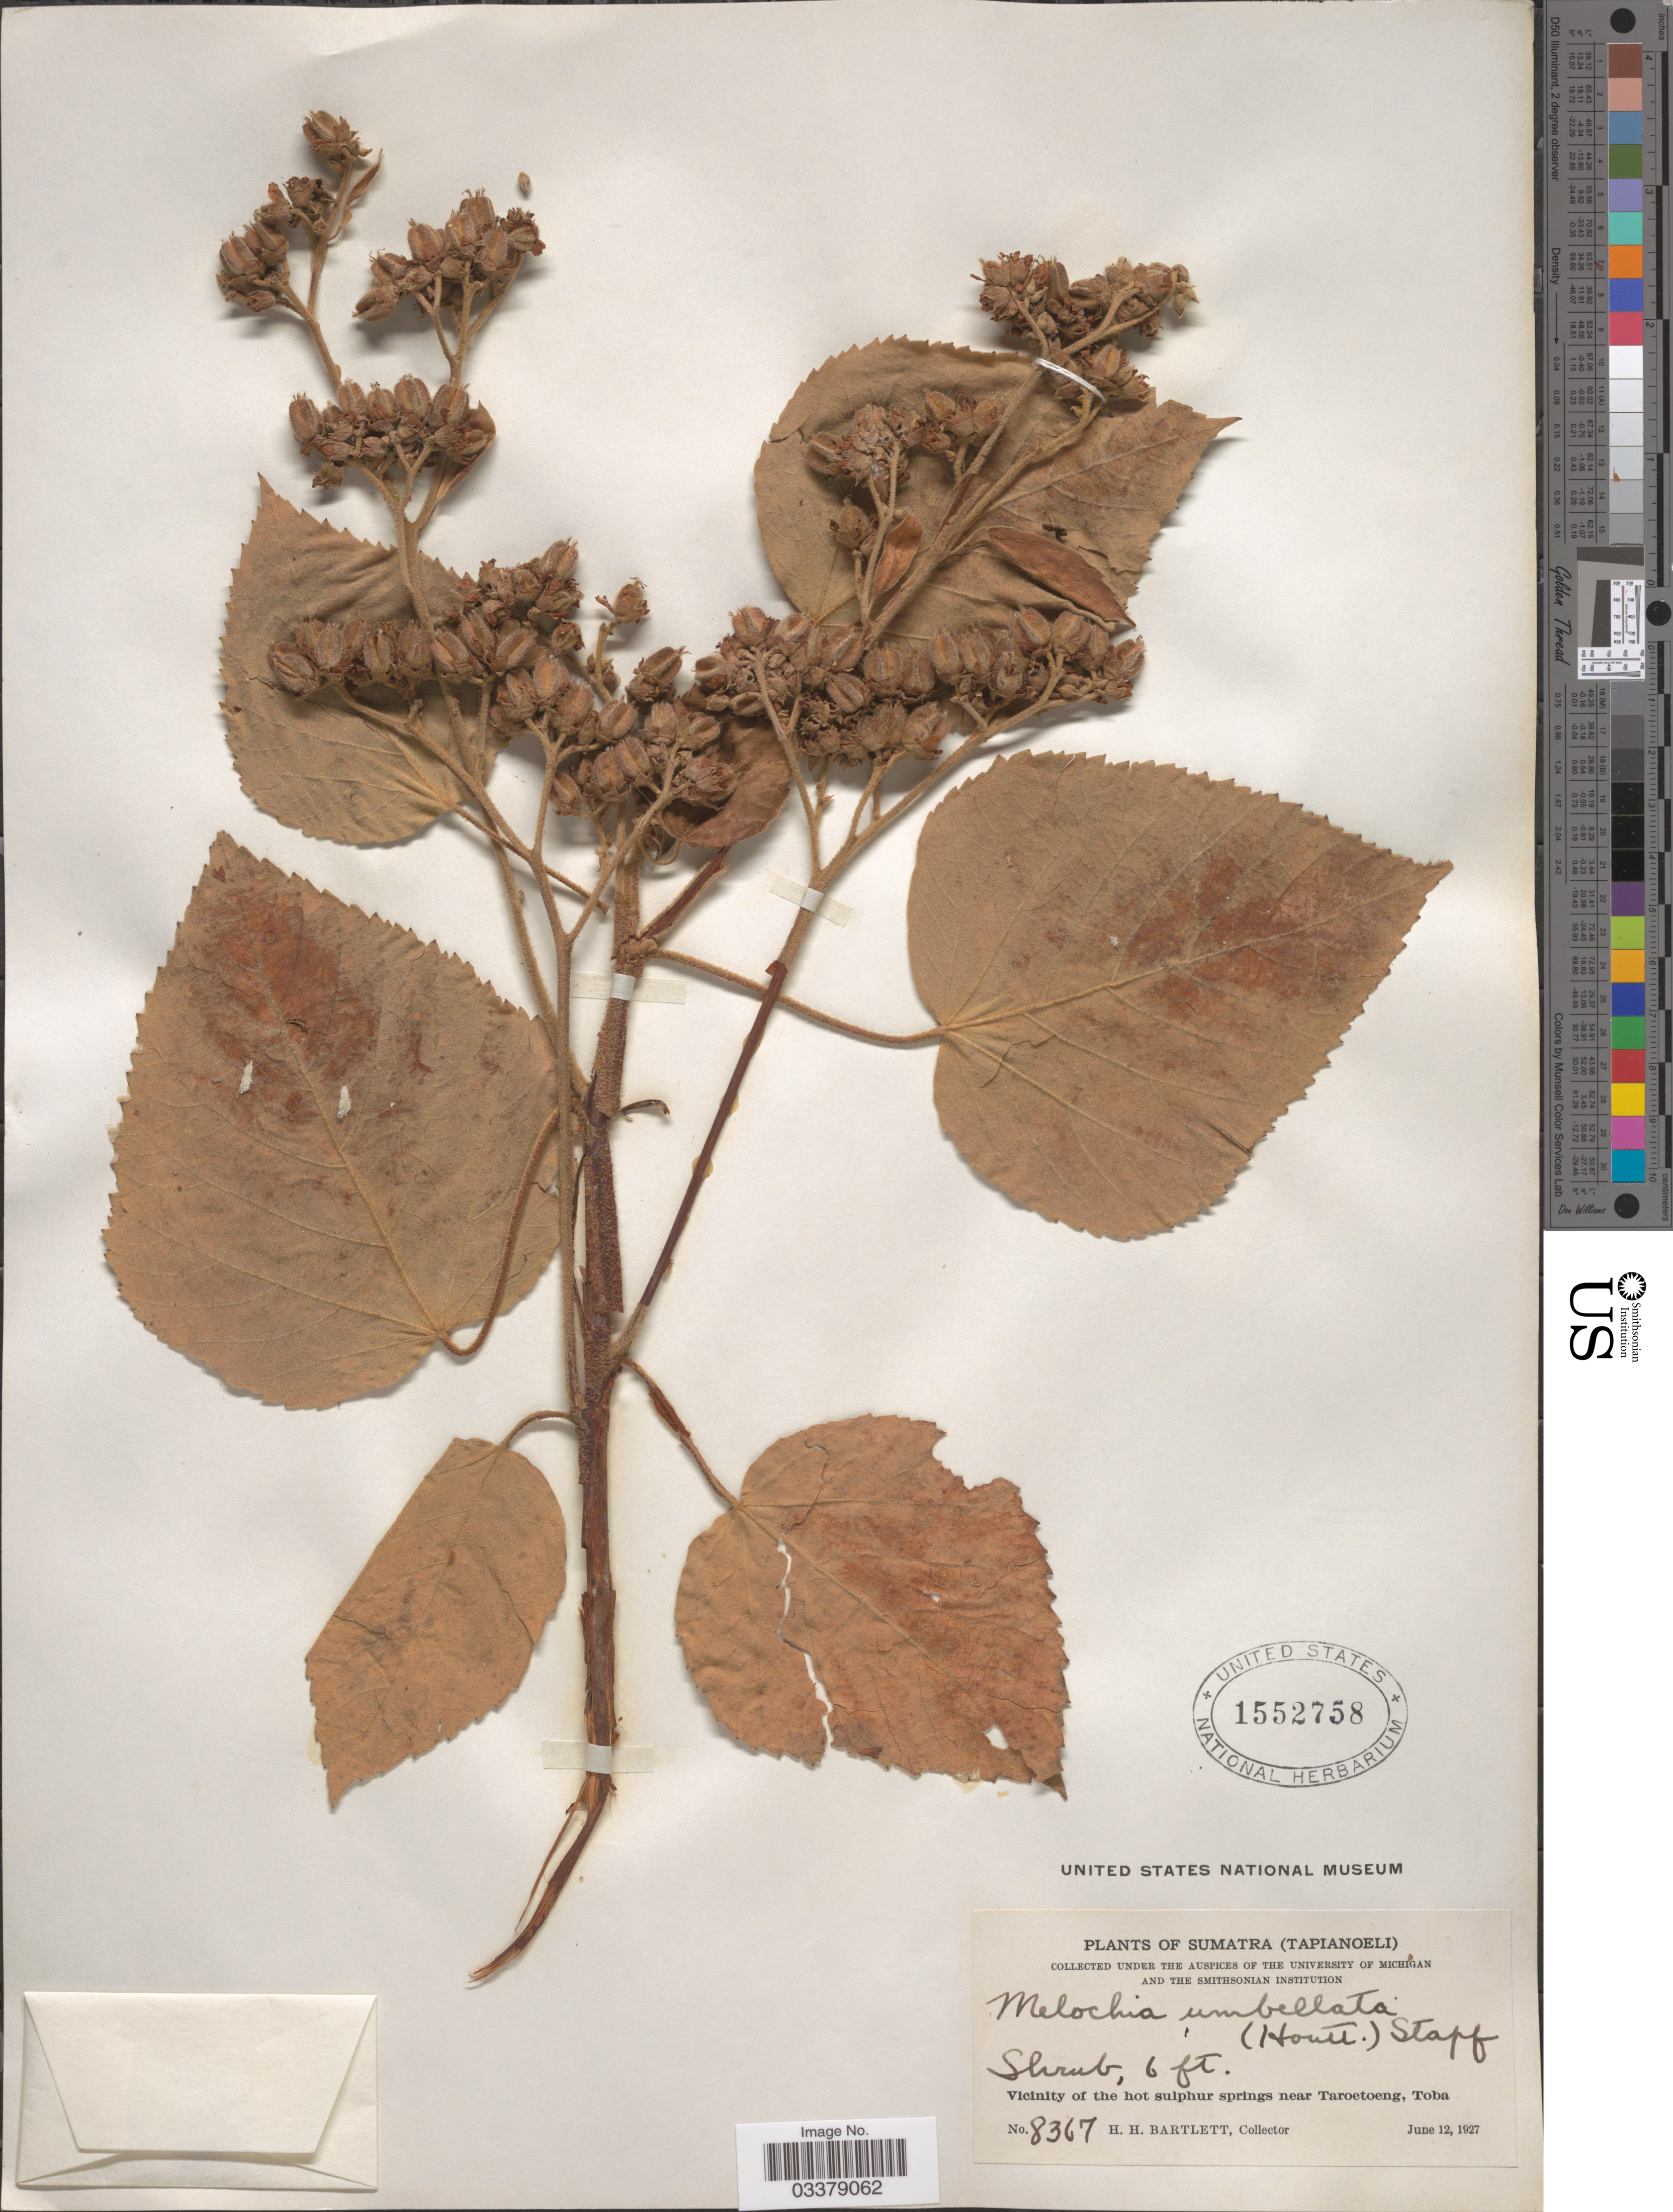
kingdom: Plantae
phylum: Tracheophyta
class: Magnoliopsida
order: Malvales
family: Malvaceae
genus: Melochia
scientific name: Melochia umbellata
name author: Stapf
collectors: H. H. Bartlett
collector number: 8367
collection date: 1927-06-12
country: Indonesia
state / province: Sumatra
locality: (Tapianoeli). Vicinity of the hot sulpher springs near Taroetoen, Toba.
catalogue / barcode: US 1552758